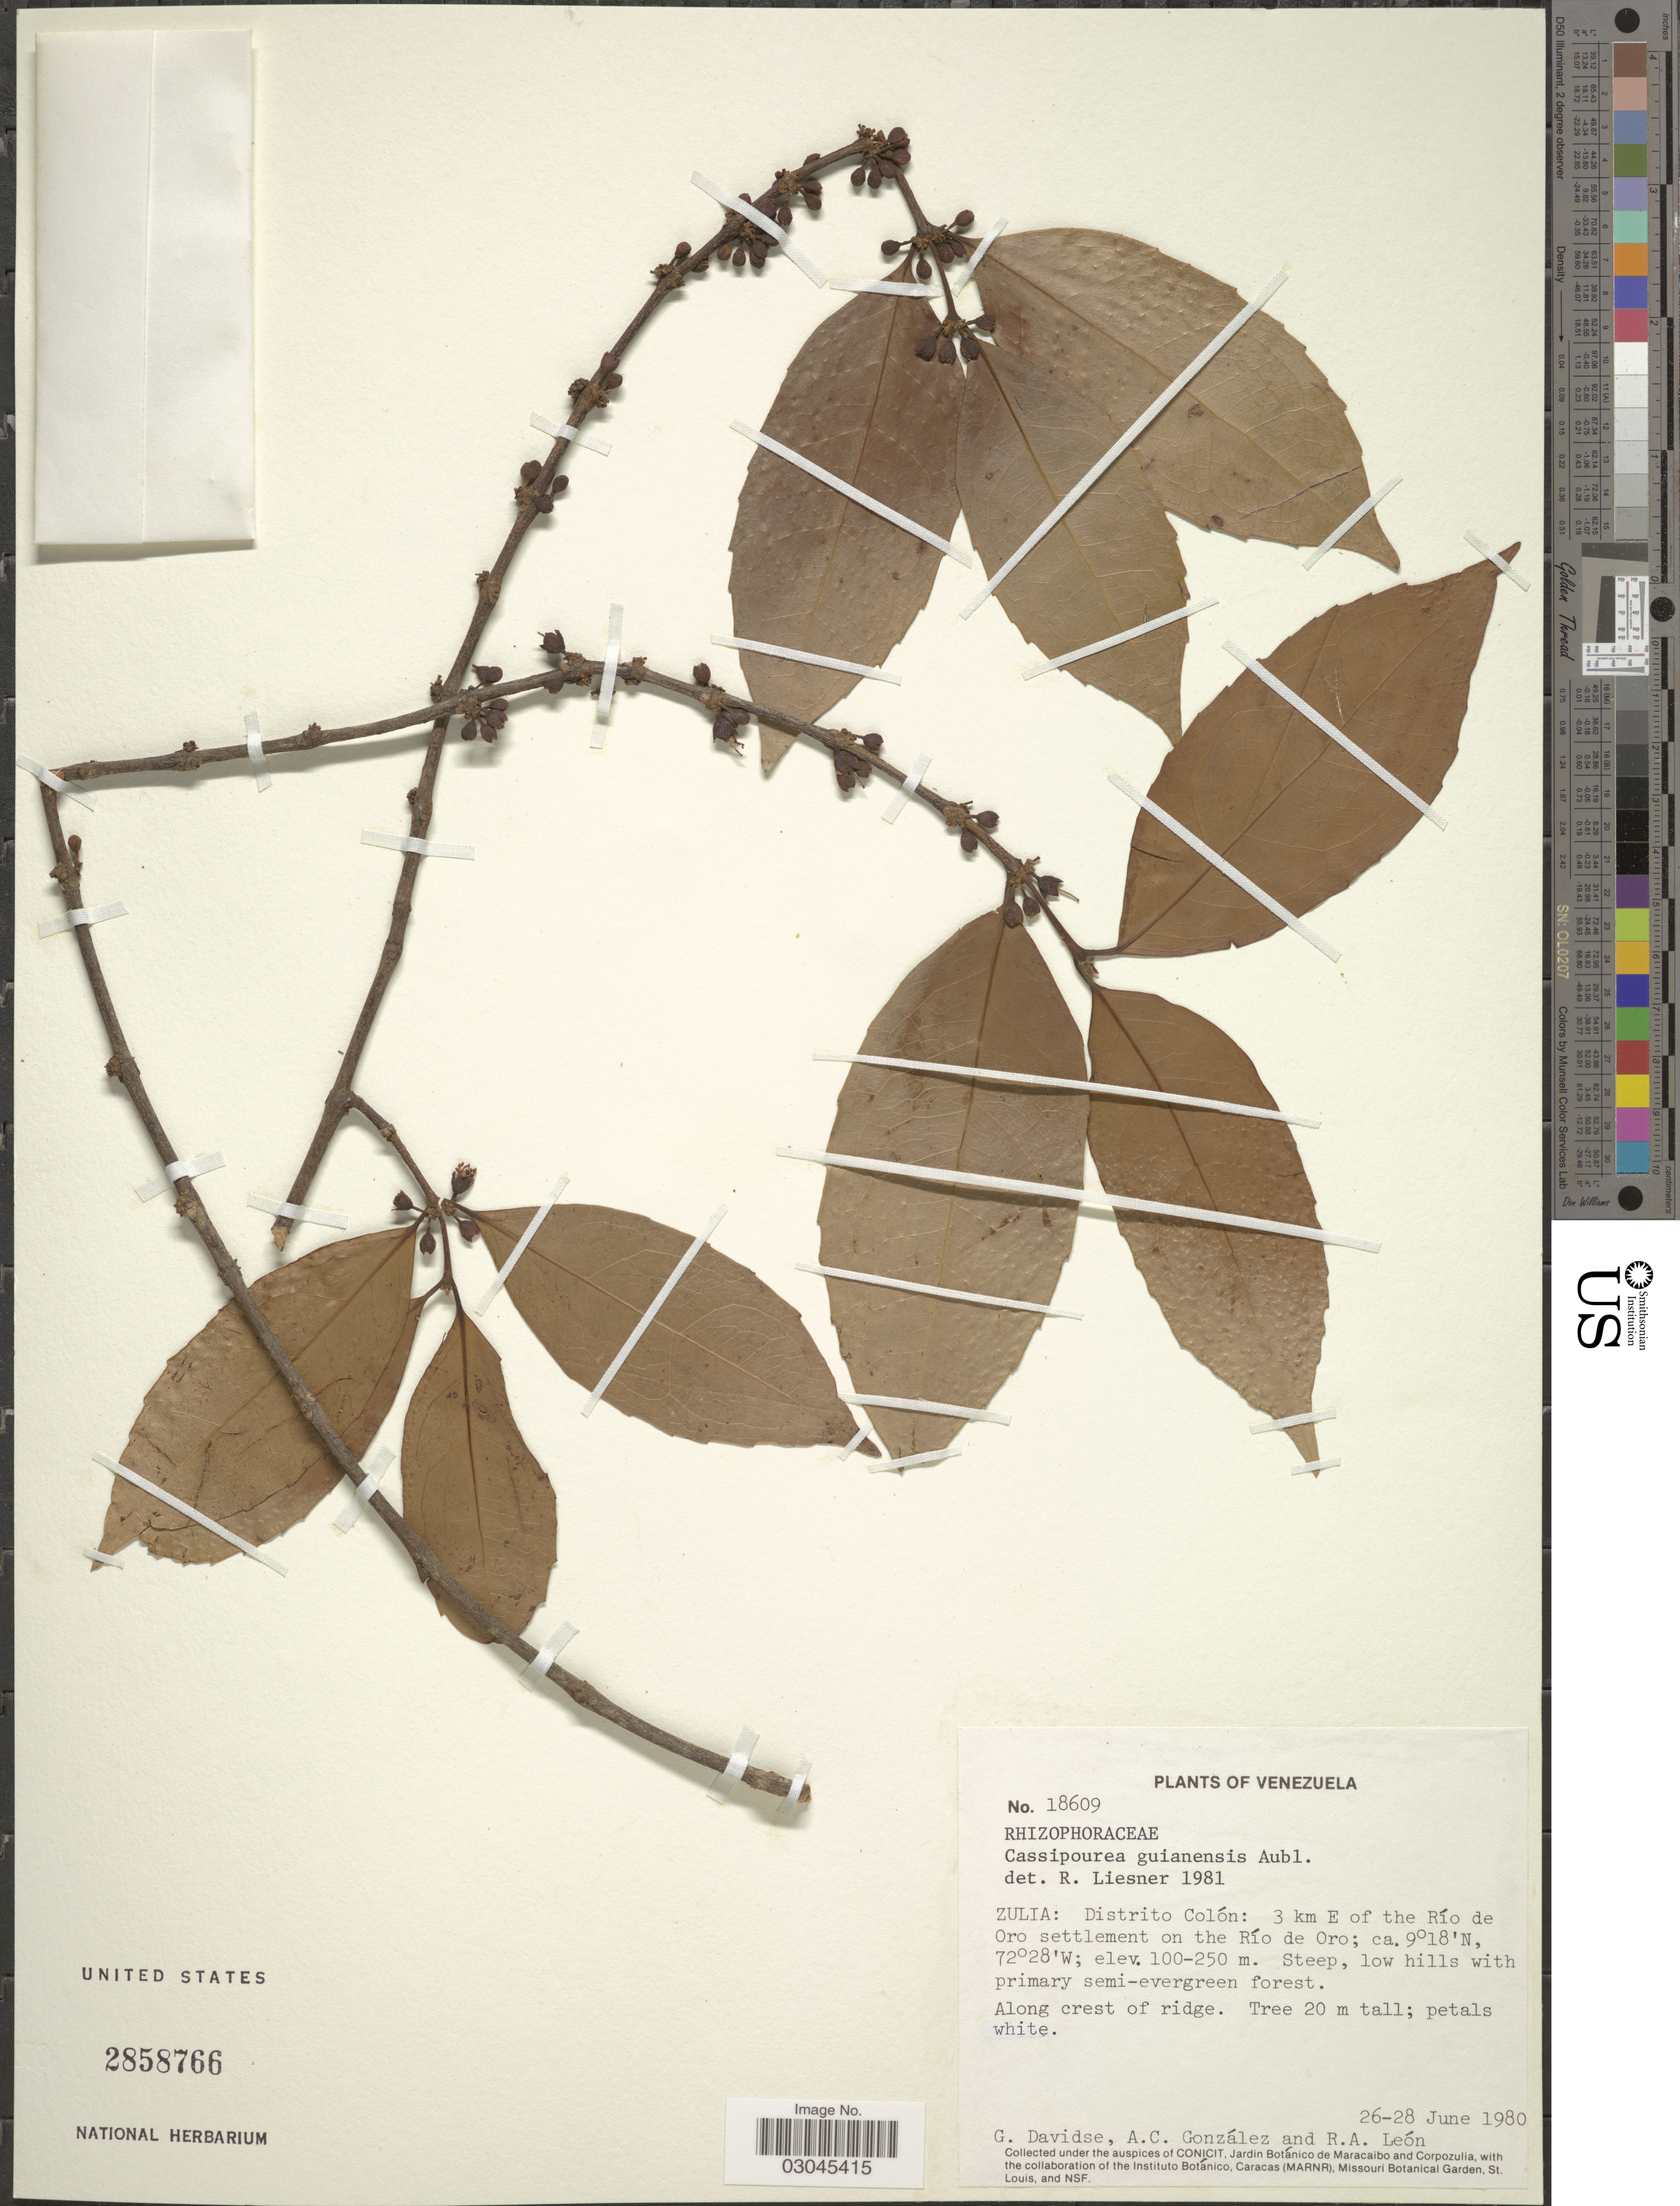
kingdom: Plantae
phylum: Tracheophyta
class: Magnoliopsida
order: Malpighiales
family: Rhizophoraceae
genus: Cassipourea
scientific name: Cassipourea guianensis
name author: Aubl.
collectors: G. Davidse, A. C. González & R. A. León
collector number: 18609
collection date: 1980-06-26/1980-06-28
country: Venezuela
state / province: Zulia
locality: Zulia: Distrito Colón: 3 km E of the Río de Oro settlement on the Río de Oro.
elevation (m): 100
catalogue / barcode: US 2858766